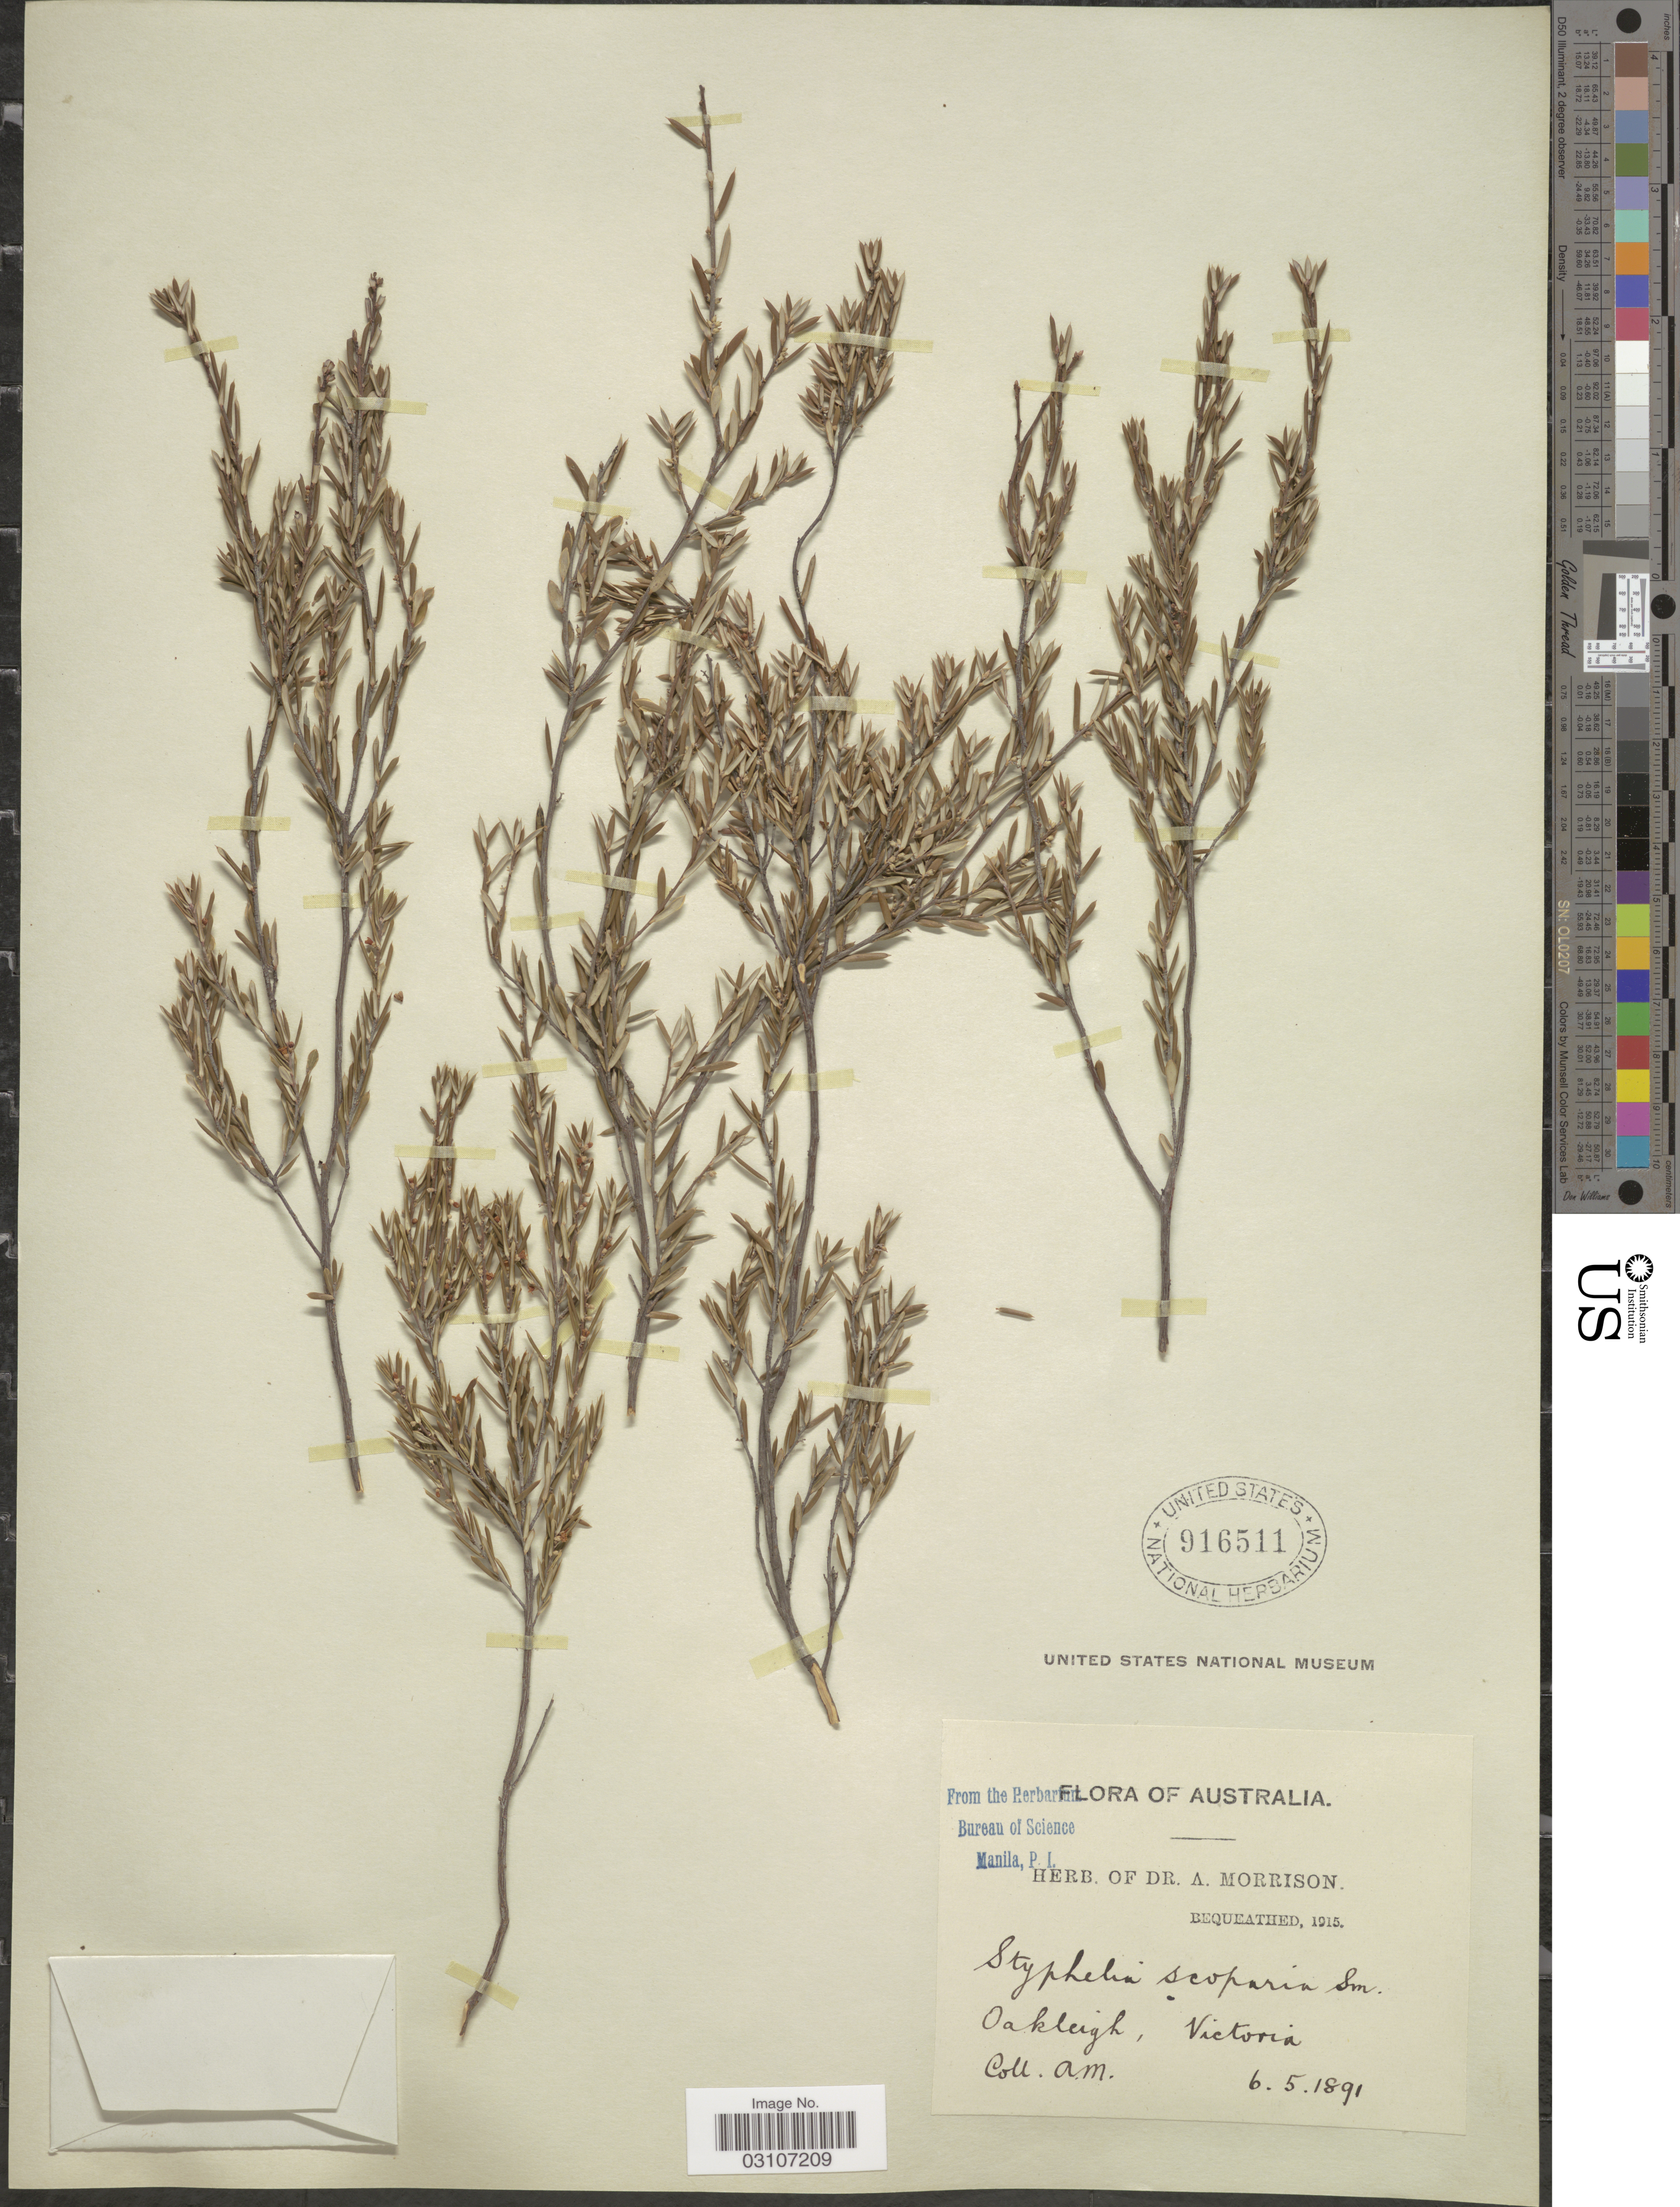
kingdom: Plantae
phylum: Tracheophyta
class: Magnoliopsida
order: Ericales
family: Ericaceae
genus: Monotoca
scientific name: Monotoca scoparia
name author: (Sm.) R. Br.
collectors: A. Morrison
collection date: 1891-05-06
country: Australia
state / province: Victoria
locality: Oakleigh, Victoria.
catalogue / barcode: US 916511